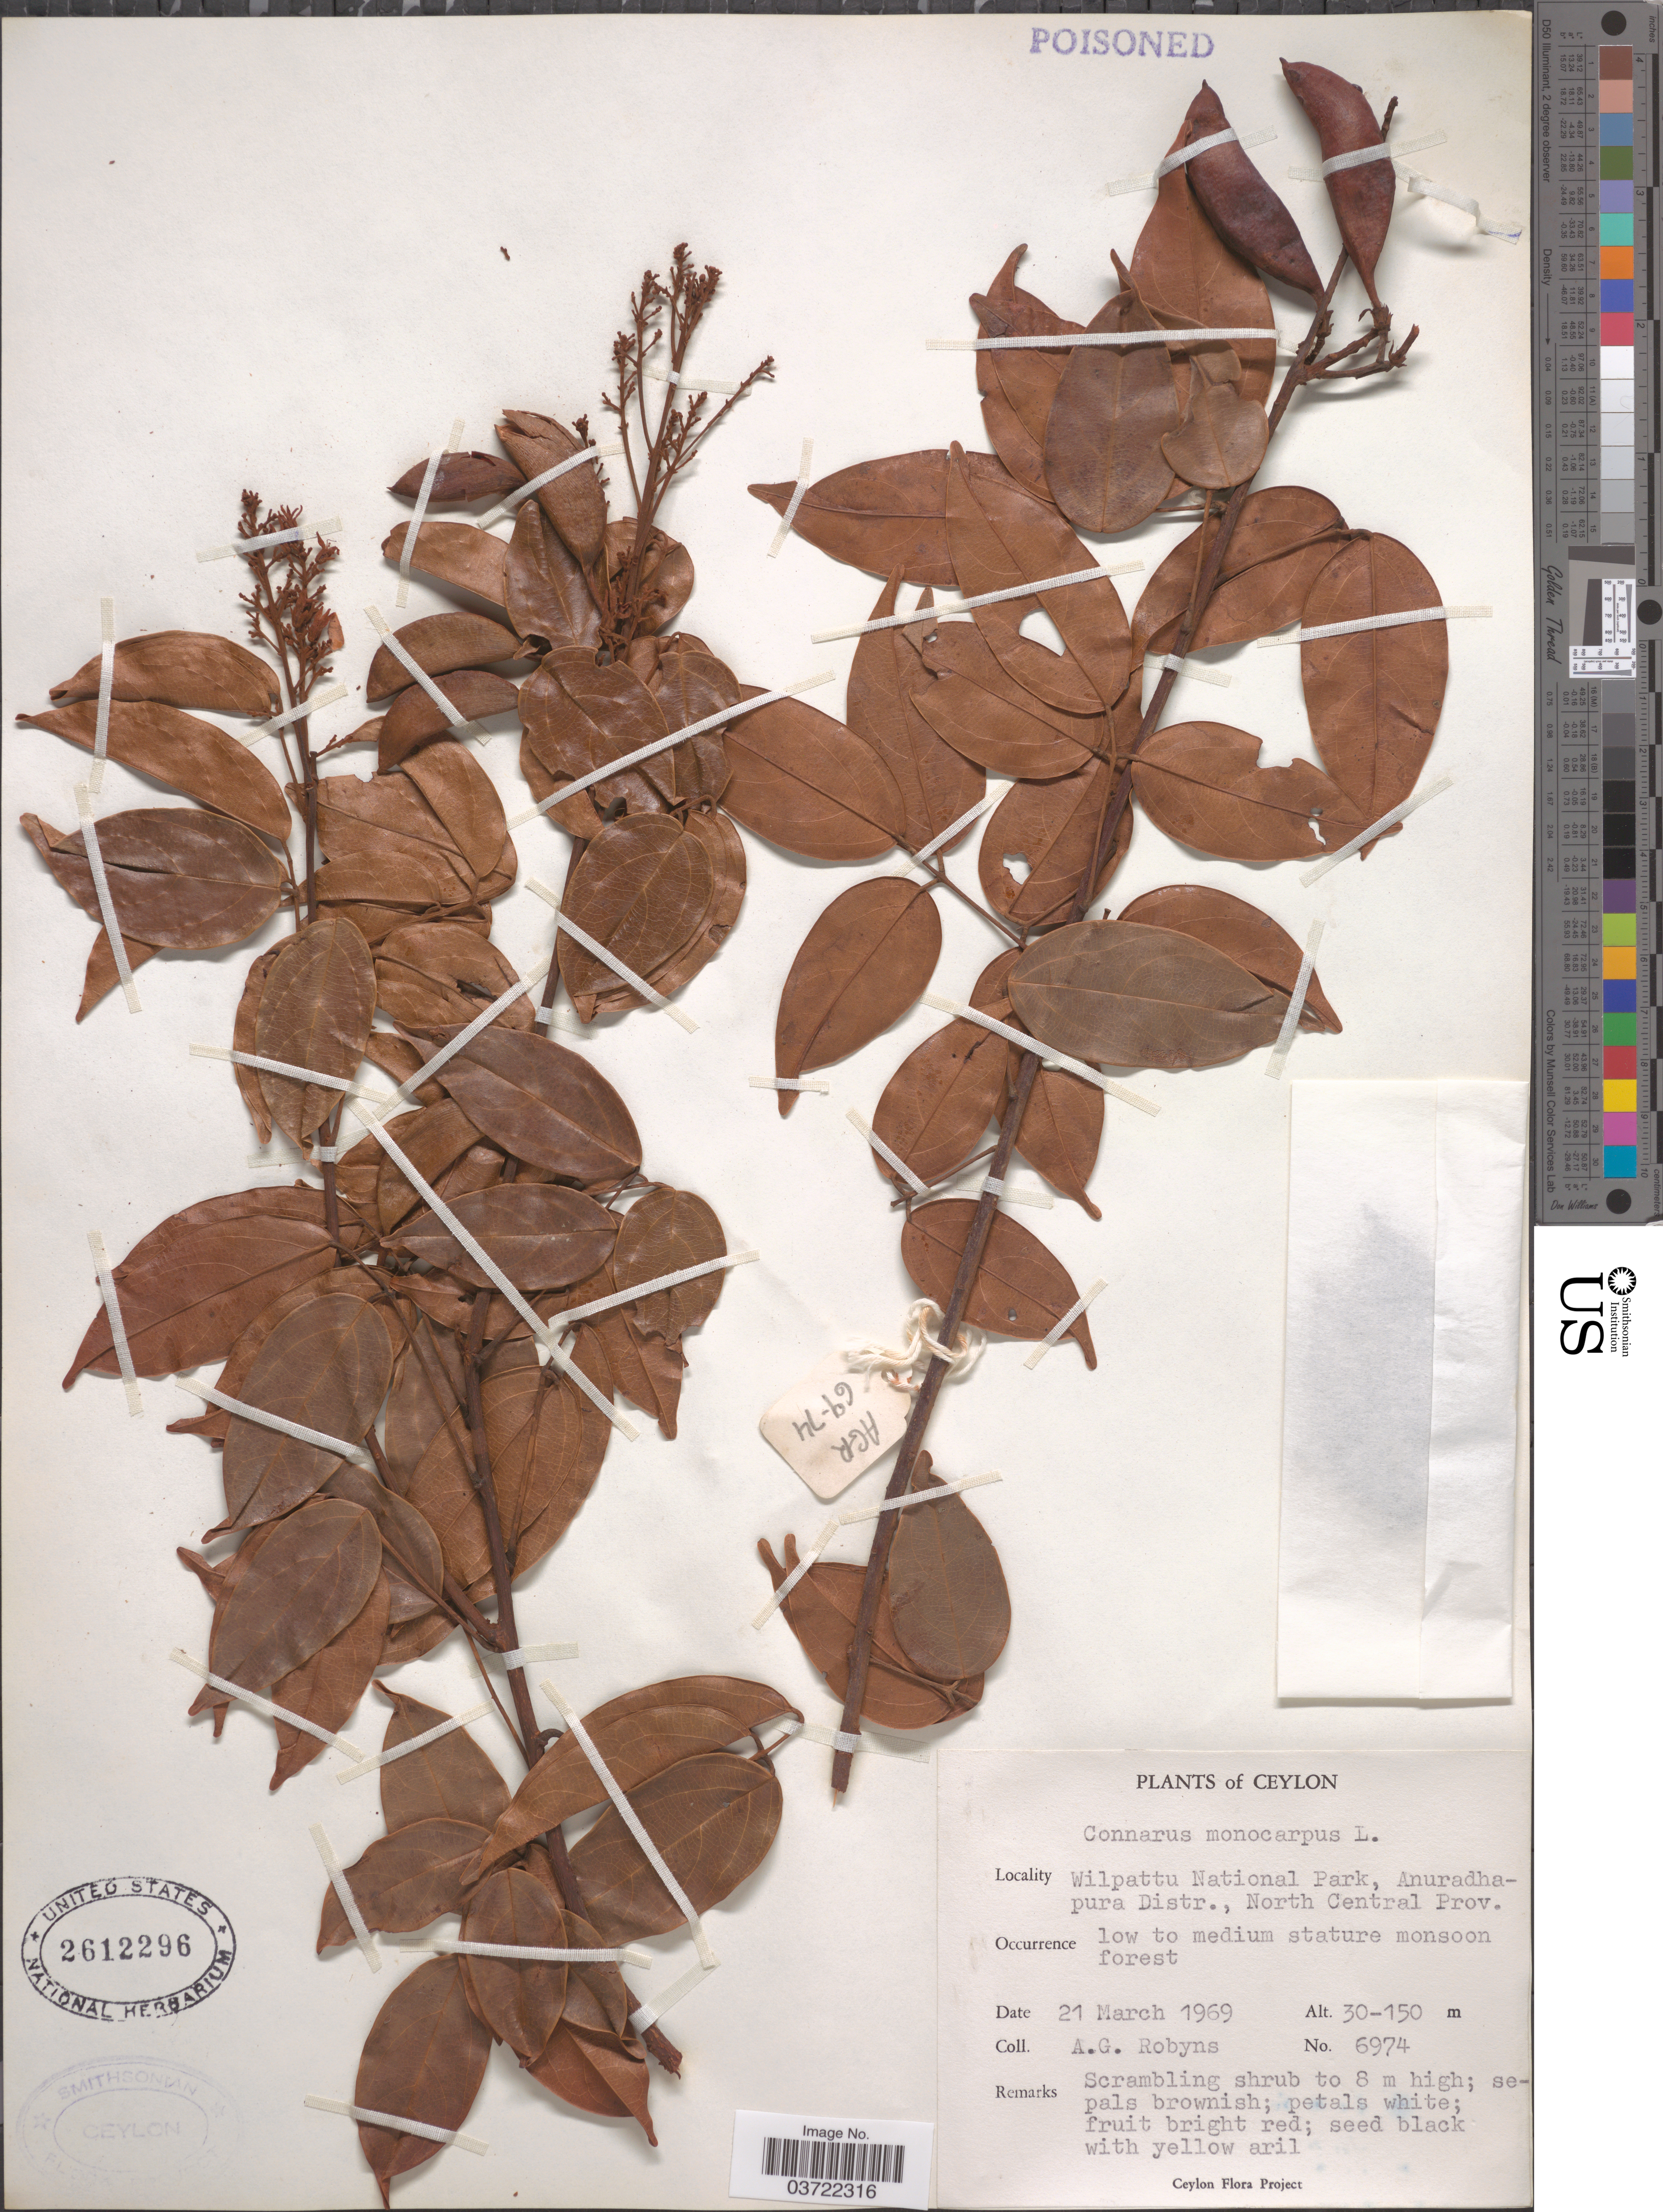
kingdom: Plantae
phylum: Tracheophyta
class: Magnoliopsida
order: Oxalidales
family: Connaraceae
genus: Connarus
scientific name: Connarus monocarpos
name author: L.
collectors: A. Robyns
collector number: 6974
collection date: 1969-03-21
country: Sri Lanka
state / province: North Central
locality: Ceylon. Wilpattu National Park, Anuradhapura Distr.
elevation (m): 30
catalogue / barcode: US 2612296